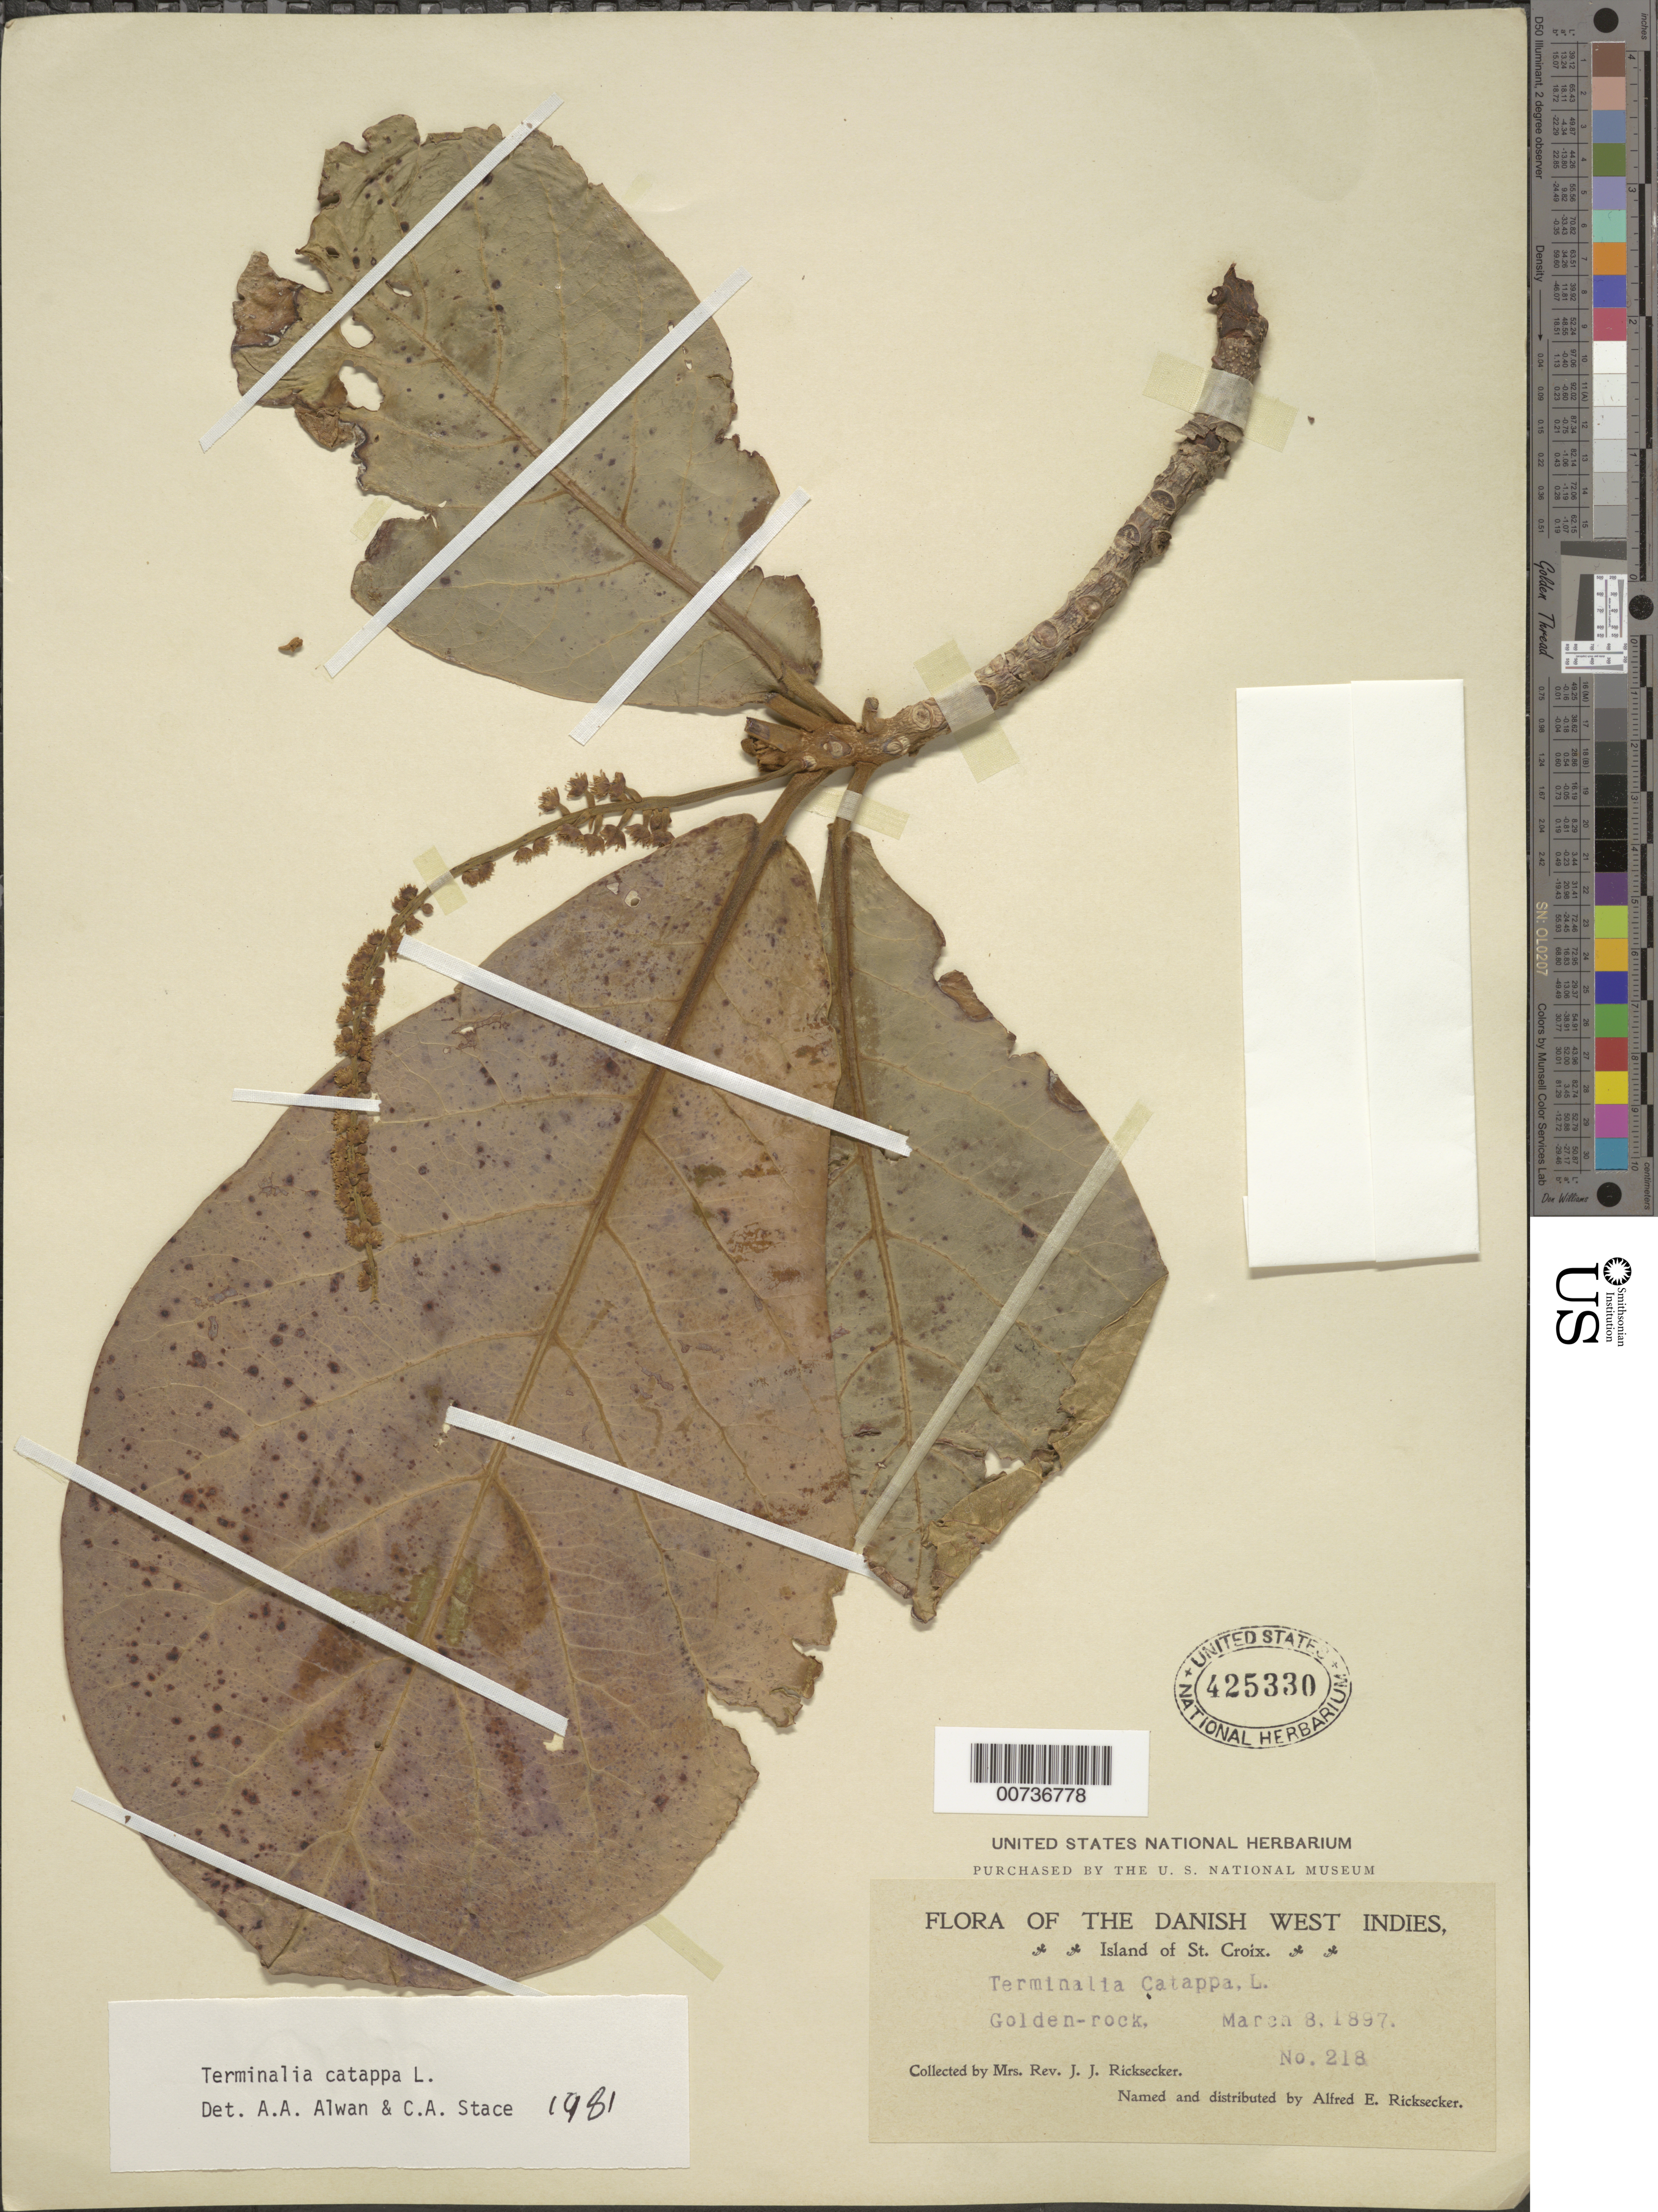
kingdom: Plantae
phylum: Tracheophyta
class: Magnoliopsida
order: Myrtales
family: Combretaceae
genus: Terminalia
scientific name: Terminalia catappa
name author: L.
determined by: Alwan, A. R.; Stace, C. A.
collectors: L. A. Ricksecker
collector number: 218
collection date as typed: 08 Mar 1897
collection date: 1897-03-08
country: U.S. Virgin Islands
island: St. Croix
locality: Golden-rock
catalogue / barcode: US 425330